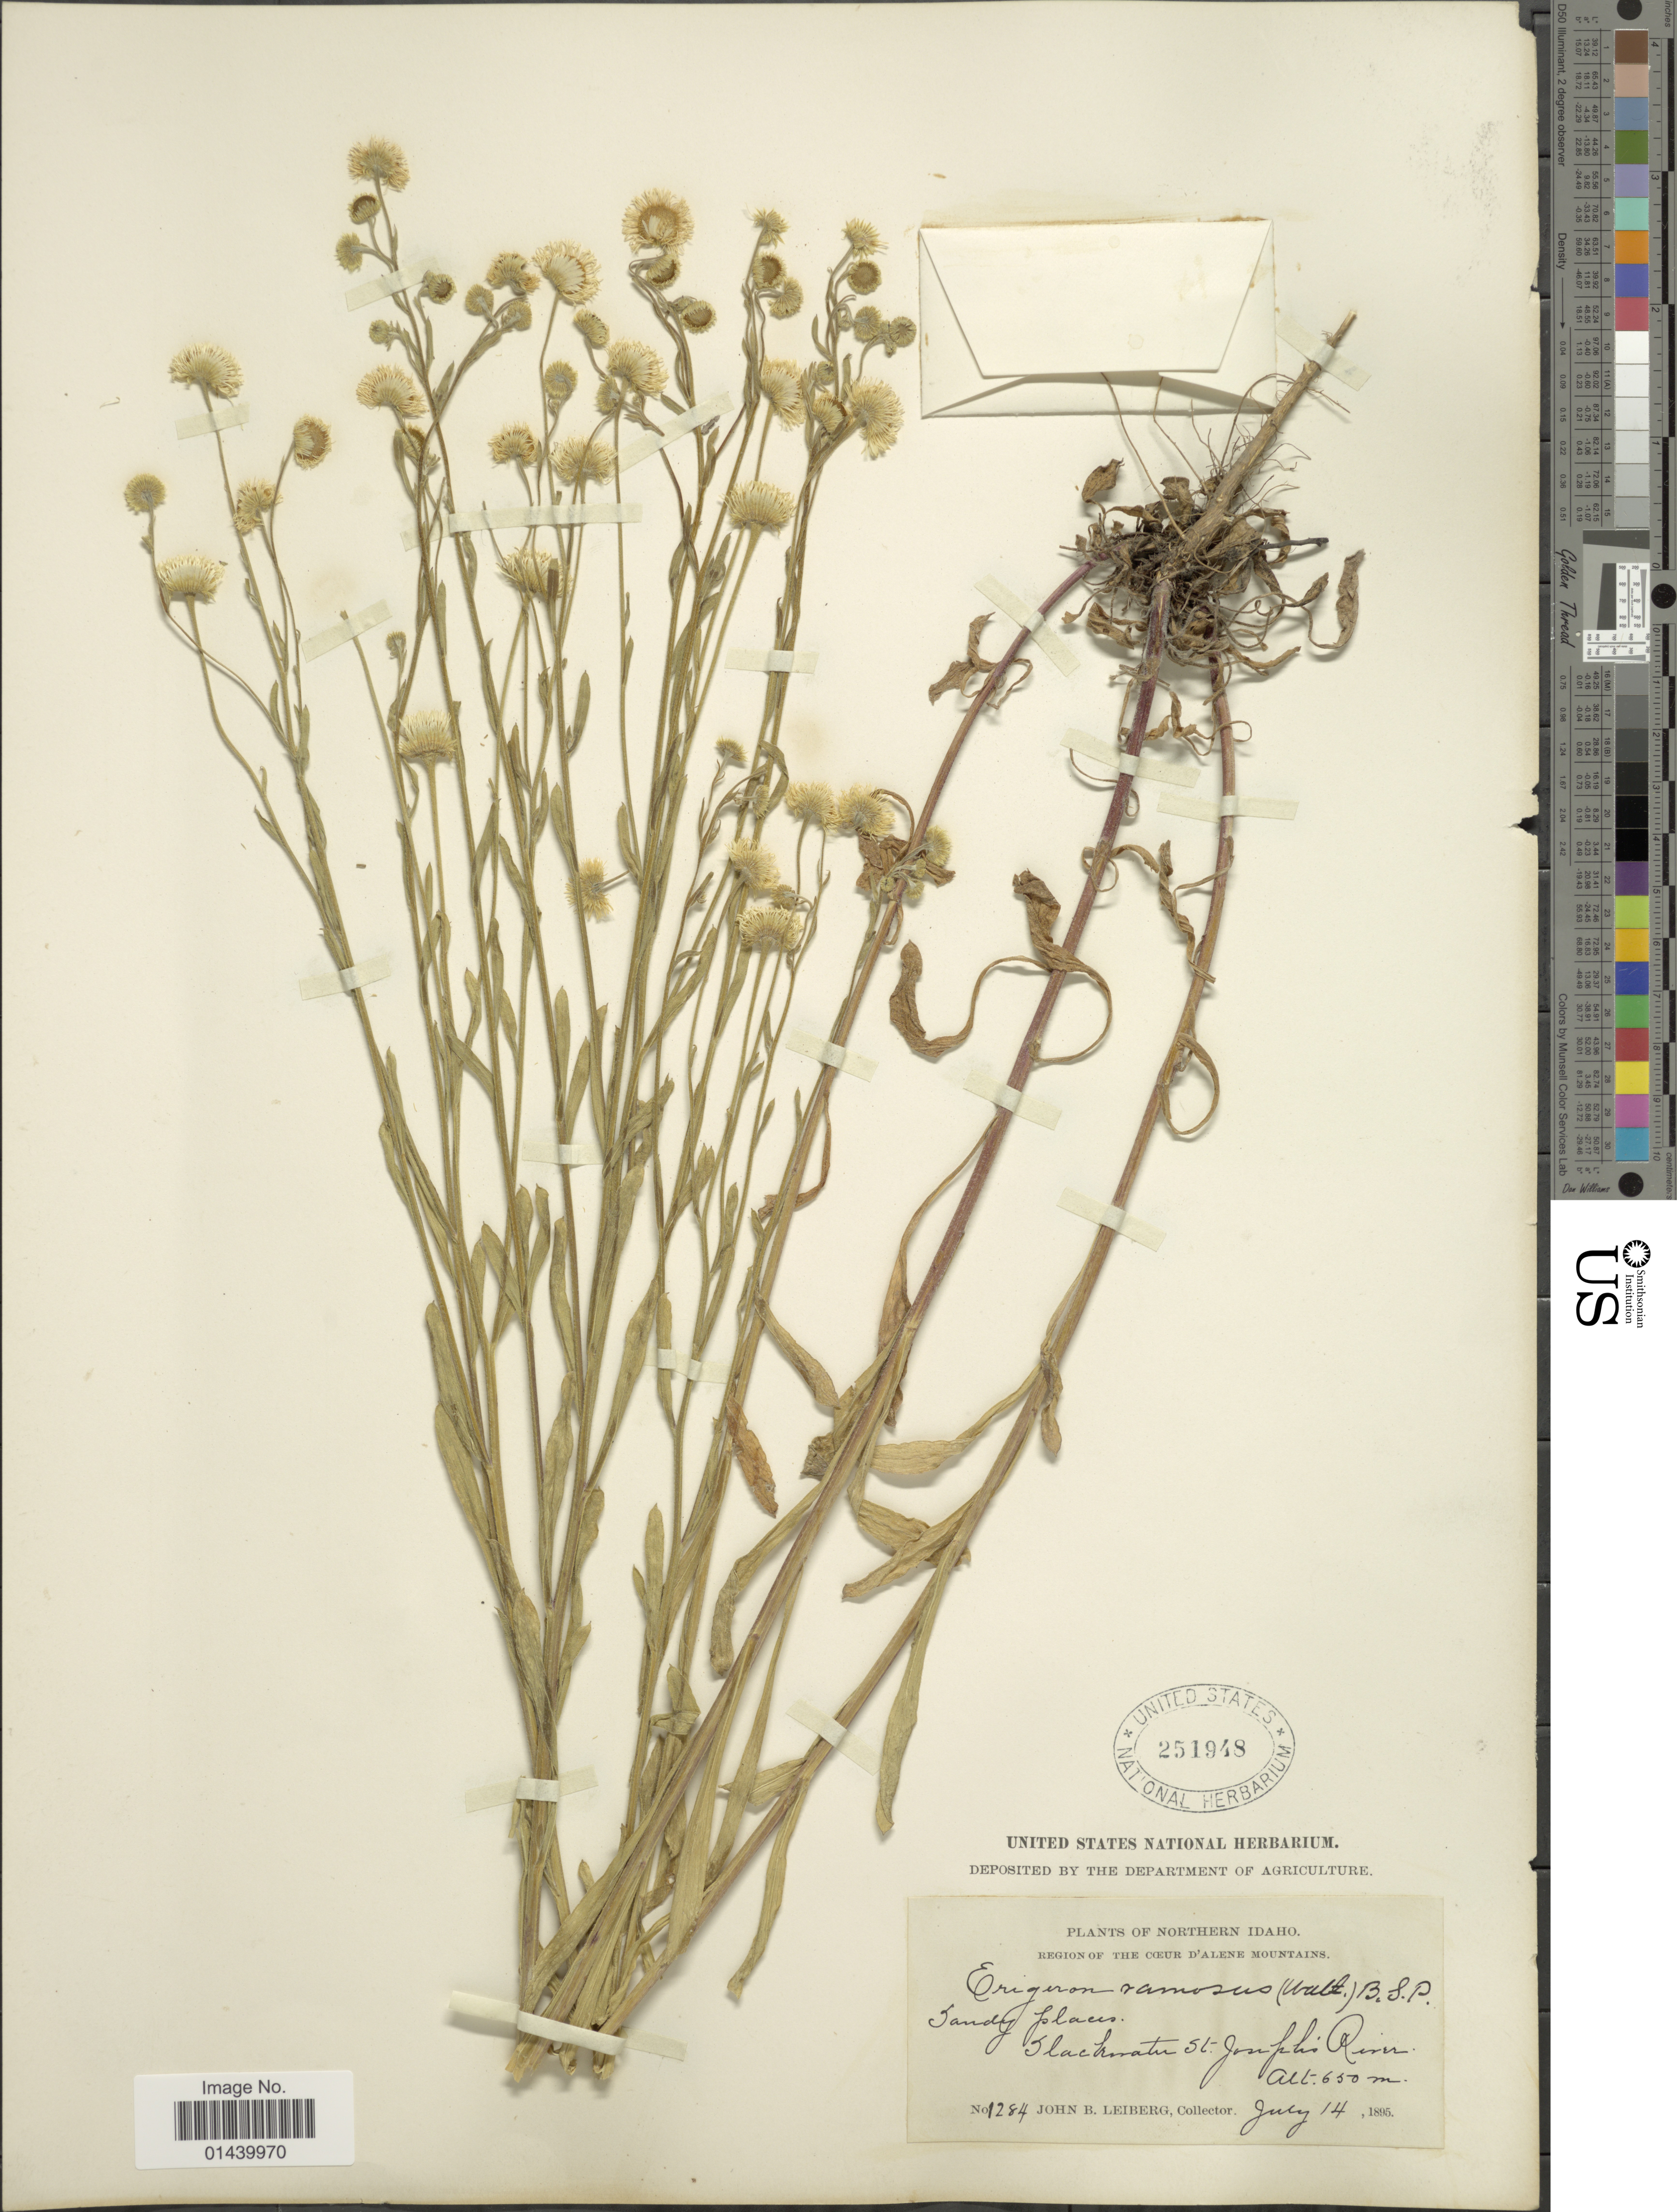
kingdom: Plantae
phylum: Tracheophyta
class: Magnoliopsida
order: Asterales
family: Asteraceae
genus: Erigeron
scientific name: Erigeron strigosus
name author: Muhl. ex Willd.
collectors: J. B. Leiberg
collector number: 1284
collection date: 1895-07-14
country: United States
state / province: Idaho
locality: Northern Idaho, Region of the Coeur d'Alene Mountains. Slackwater St. Joseph's River.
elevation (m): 650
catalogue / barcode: US 251948